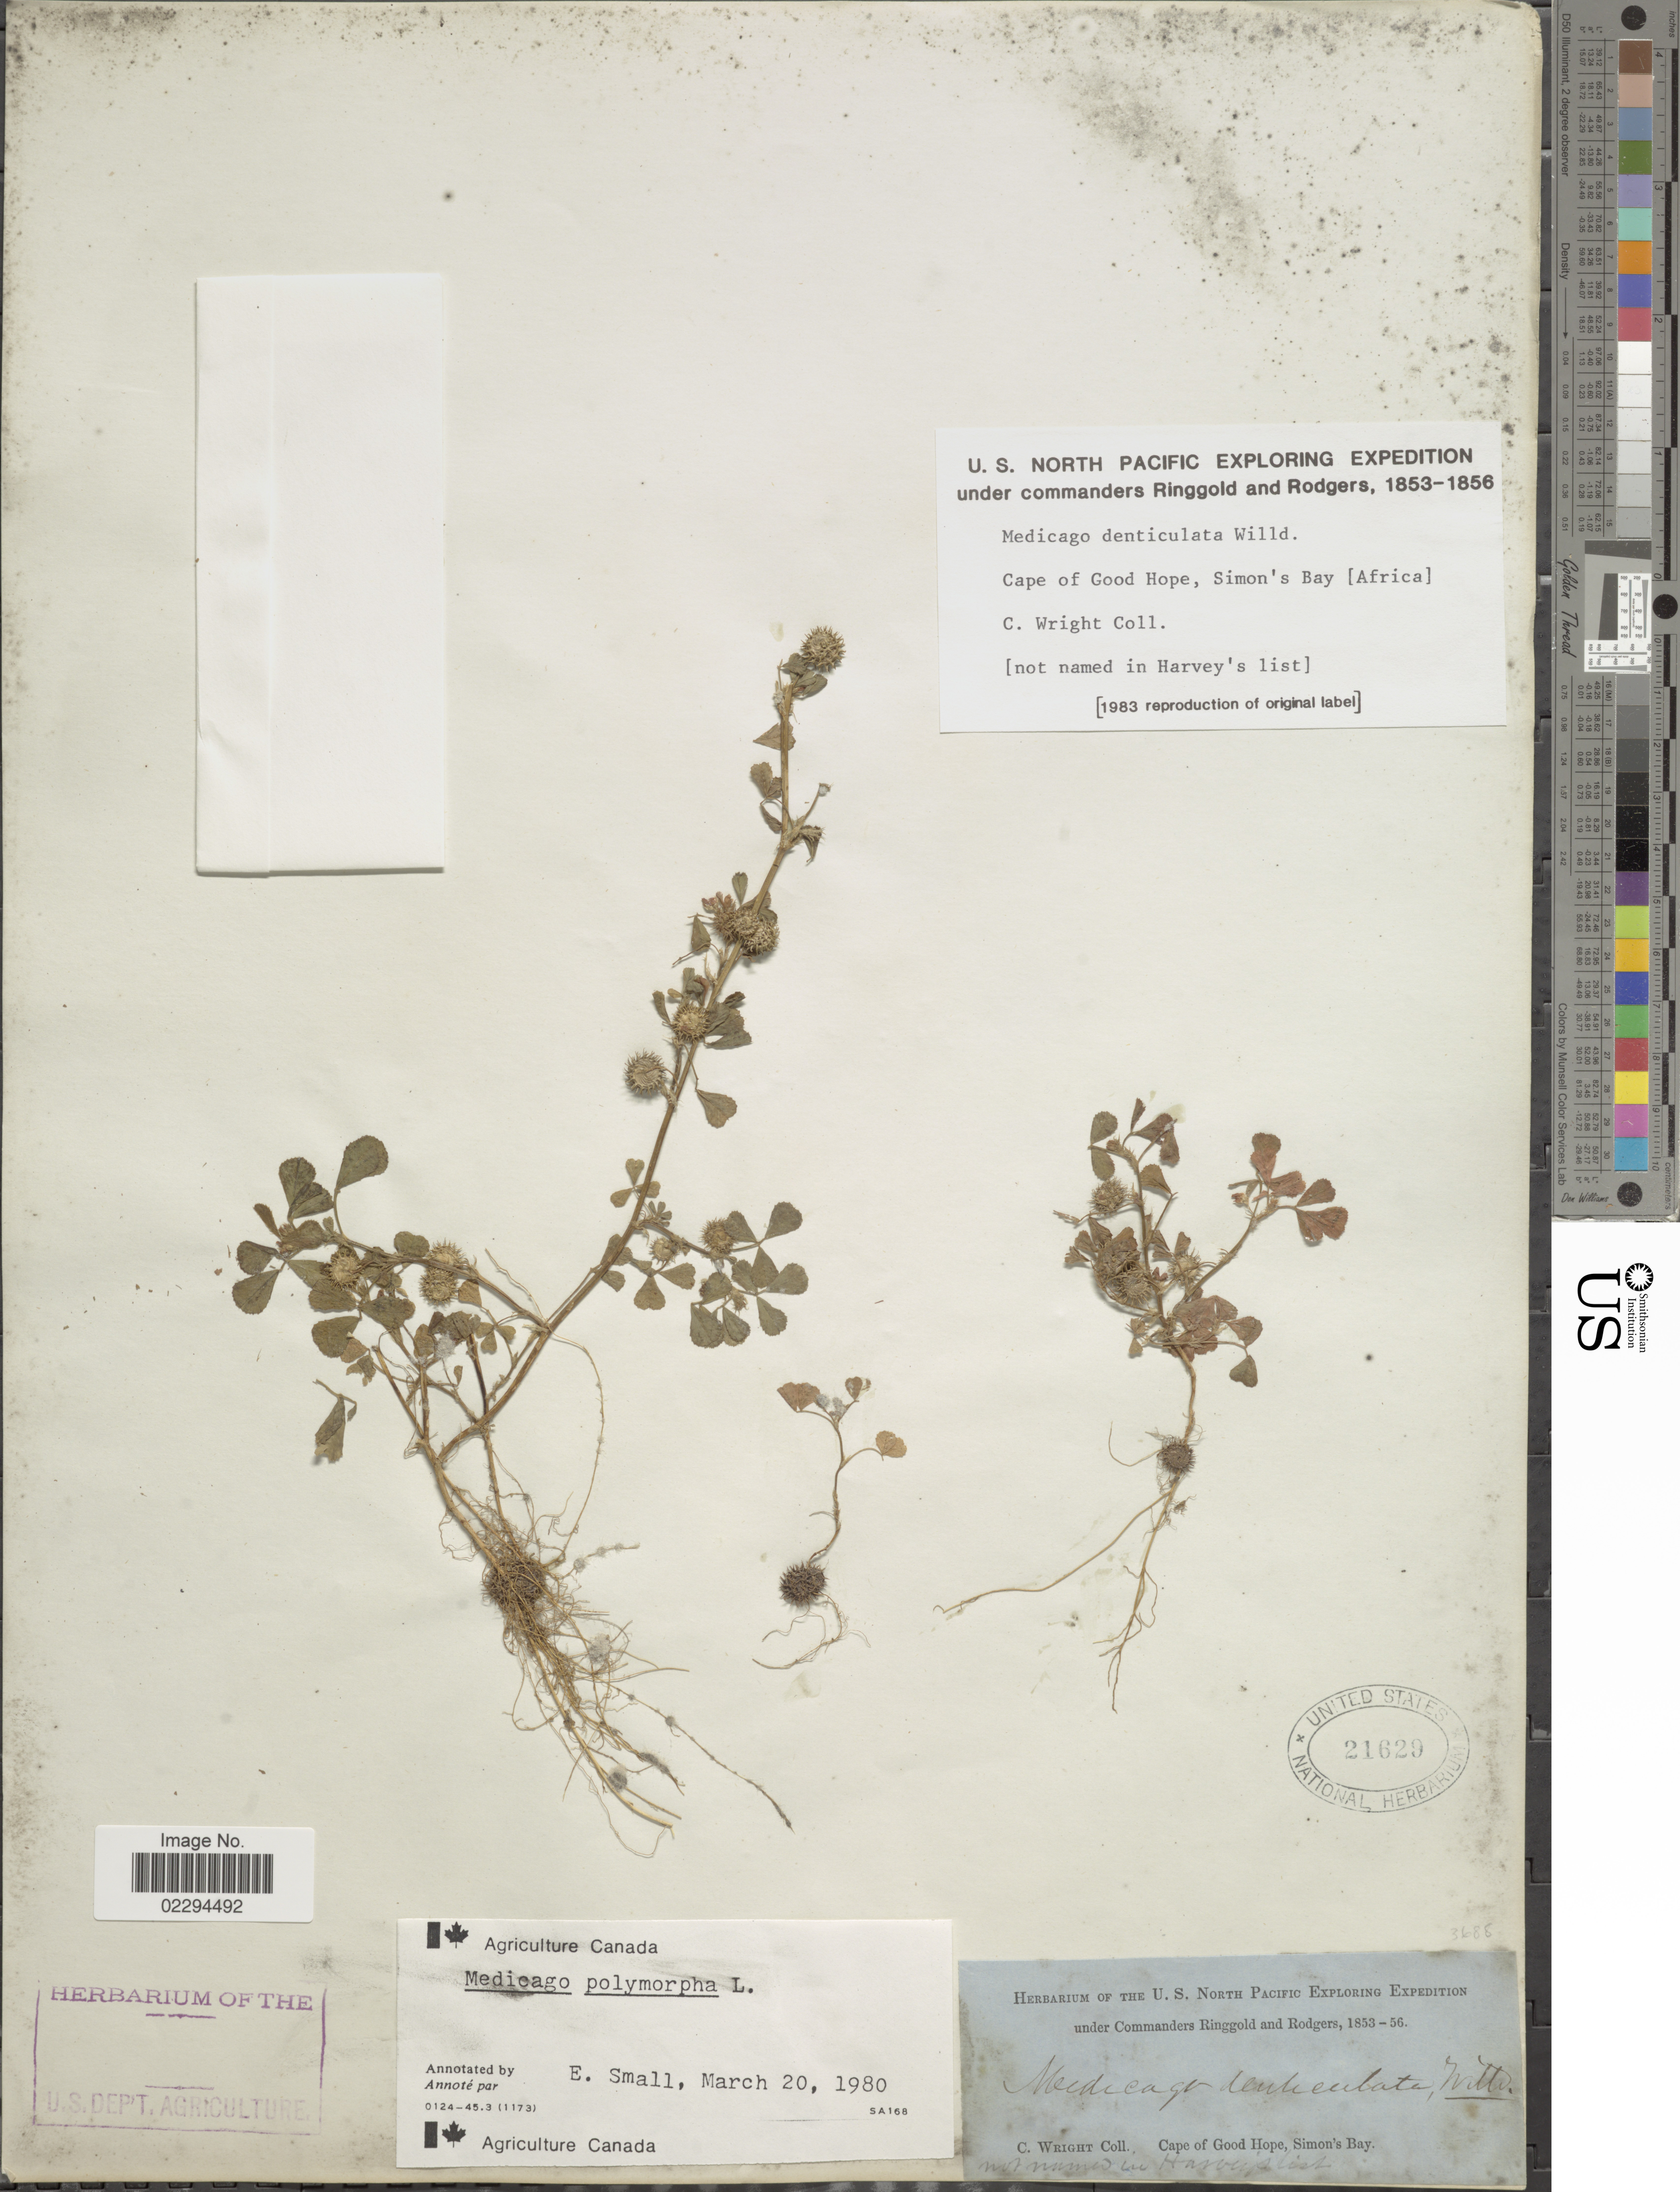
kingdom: Plantae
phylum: Tracheophyta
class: Magnoliopsida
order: Fabales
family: Fabaceae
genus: Medicago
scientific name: Medicago polymorpha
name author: L.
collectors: C. Wright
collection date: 1853/1856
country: South Africa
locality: Cape of Good Hope, Simon's Bay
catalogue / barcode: US 21629